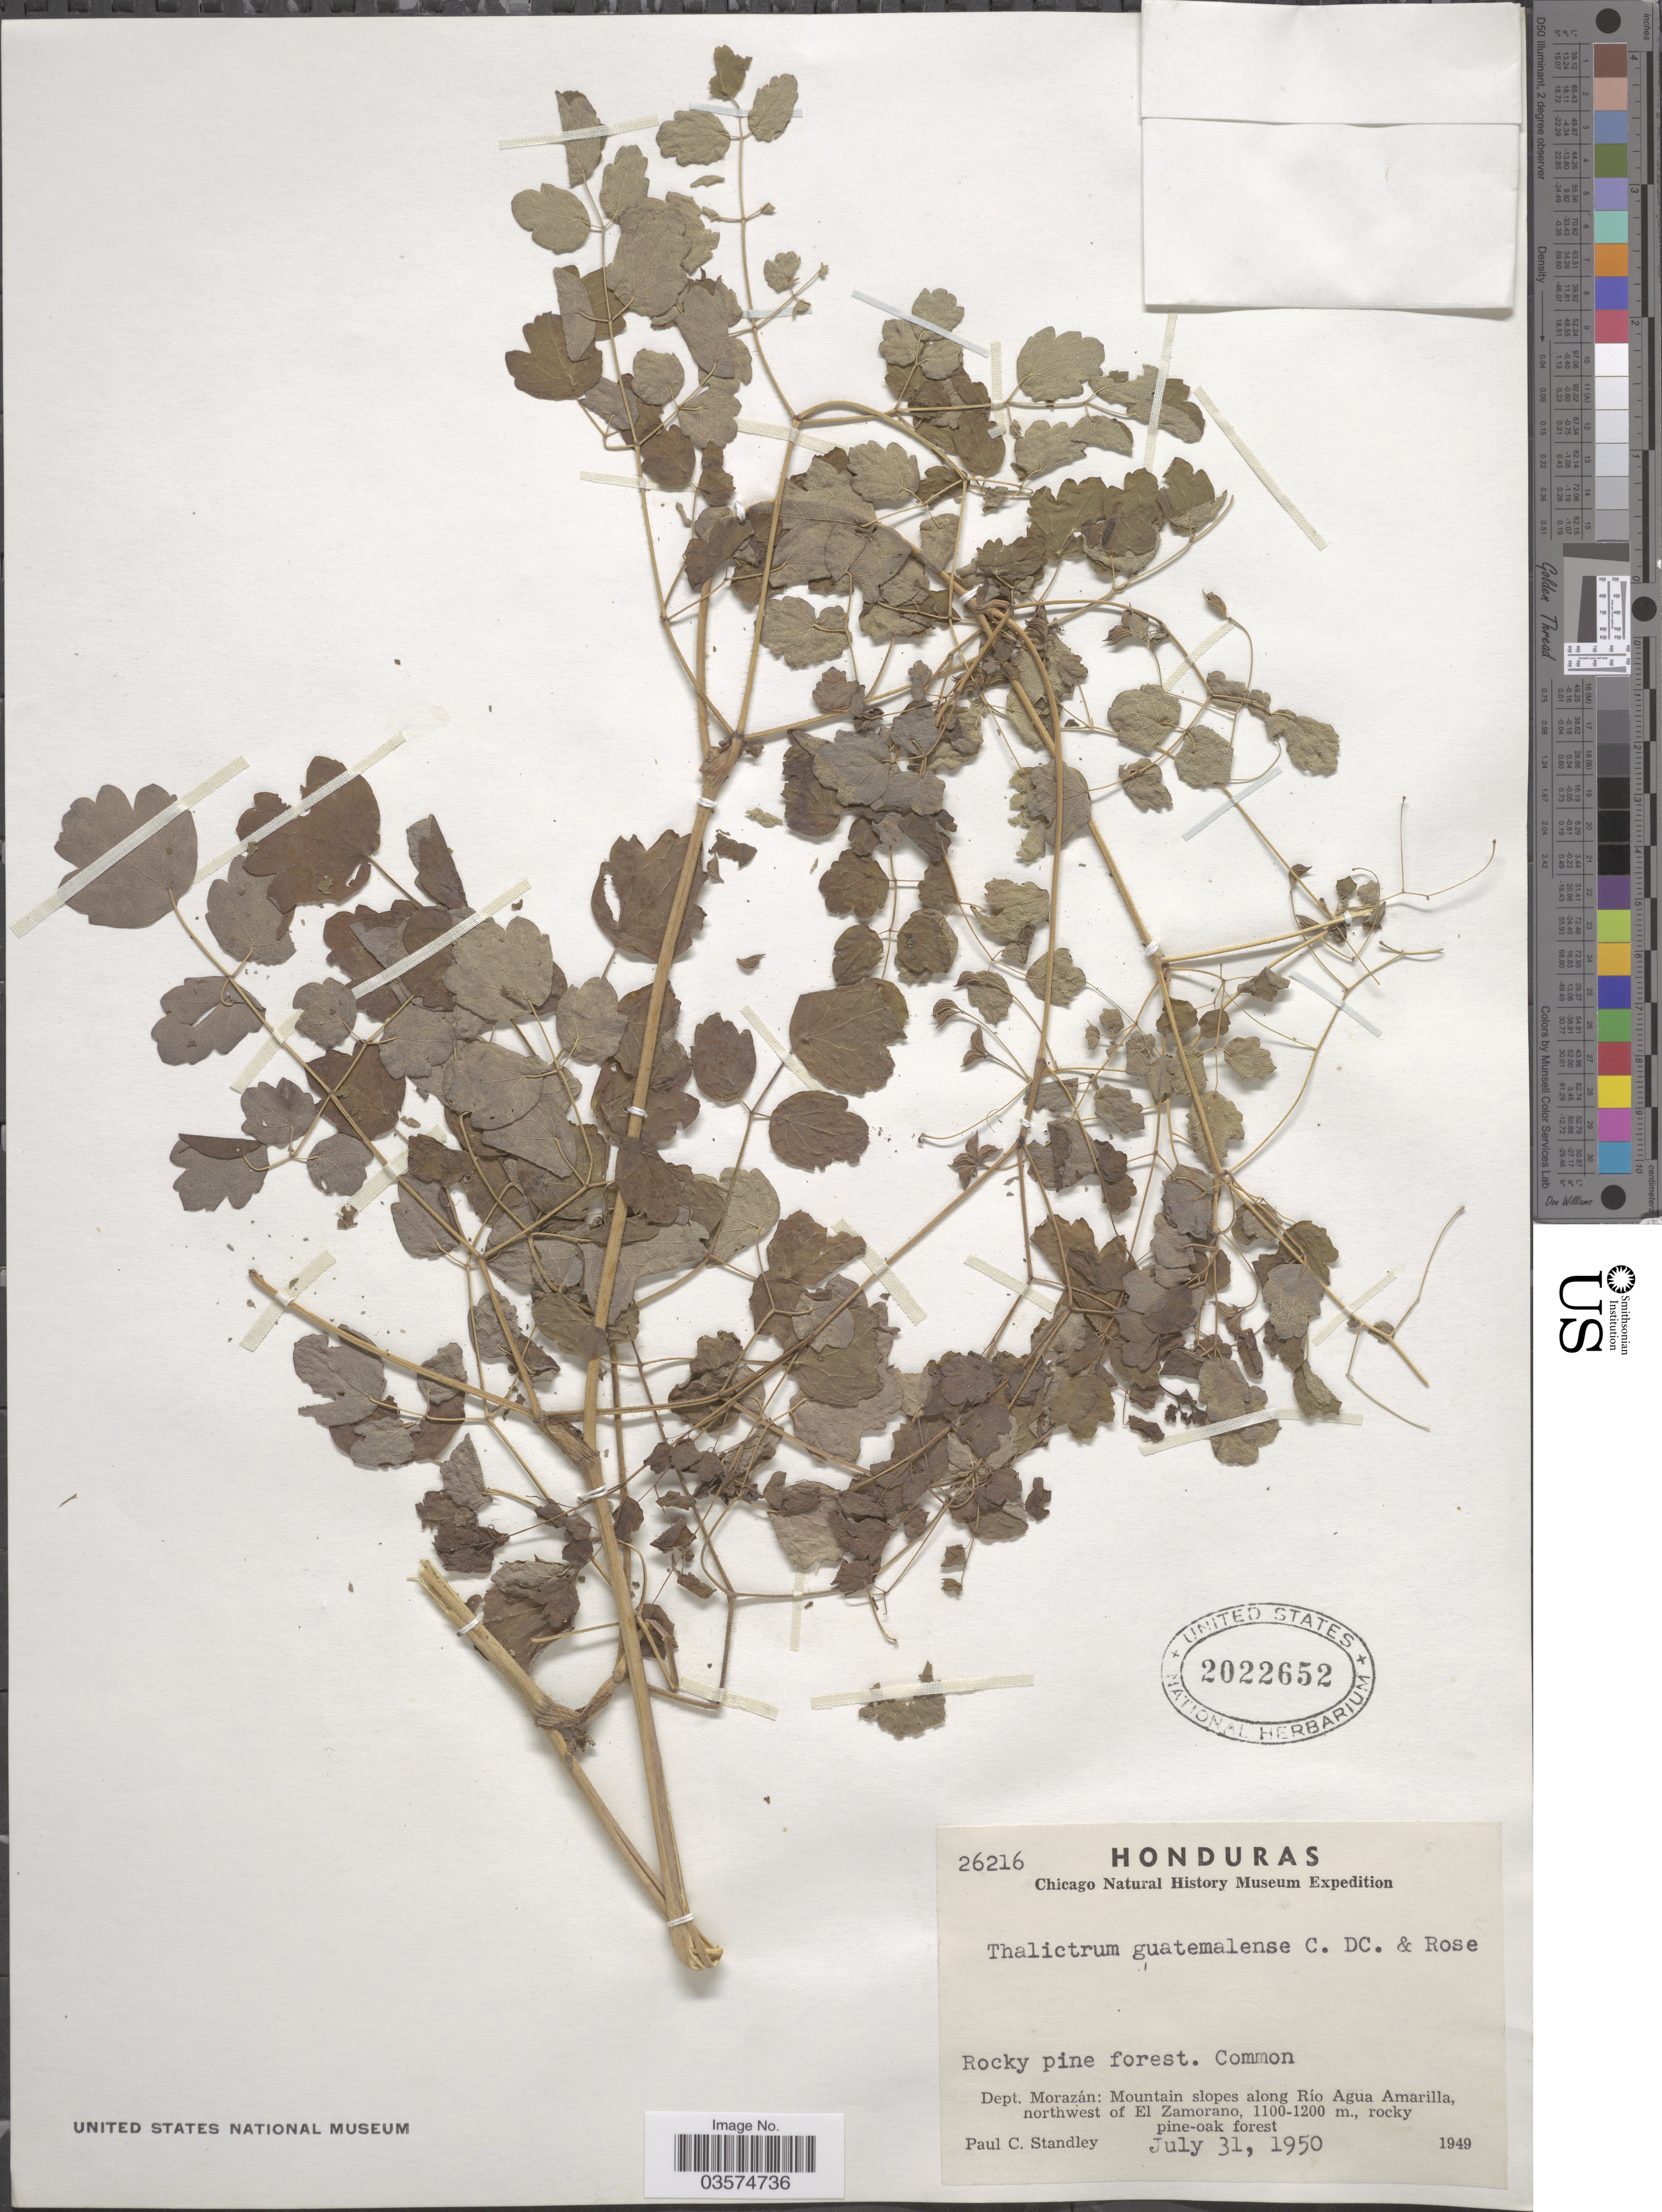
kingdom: Plantae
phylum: Tracheophyta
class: Magnoliopsida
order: Ranunculales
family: Ranunculaceae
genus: Thalictrum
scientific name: Thalictrum guatemalense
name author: C. DC. & Rose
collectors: P. C. Standley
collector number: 26216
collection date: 1950-07-31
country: Honduras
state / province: Fco. Morazán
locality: Rocky pine forest. Common. Mountain slopes along RÍo Agua Amarilla, northwest of El Zamorano.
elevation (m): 1100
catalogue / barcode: US 2022652